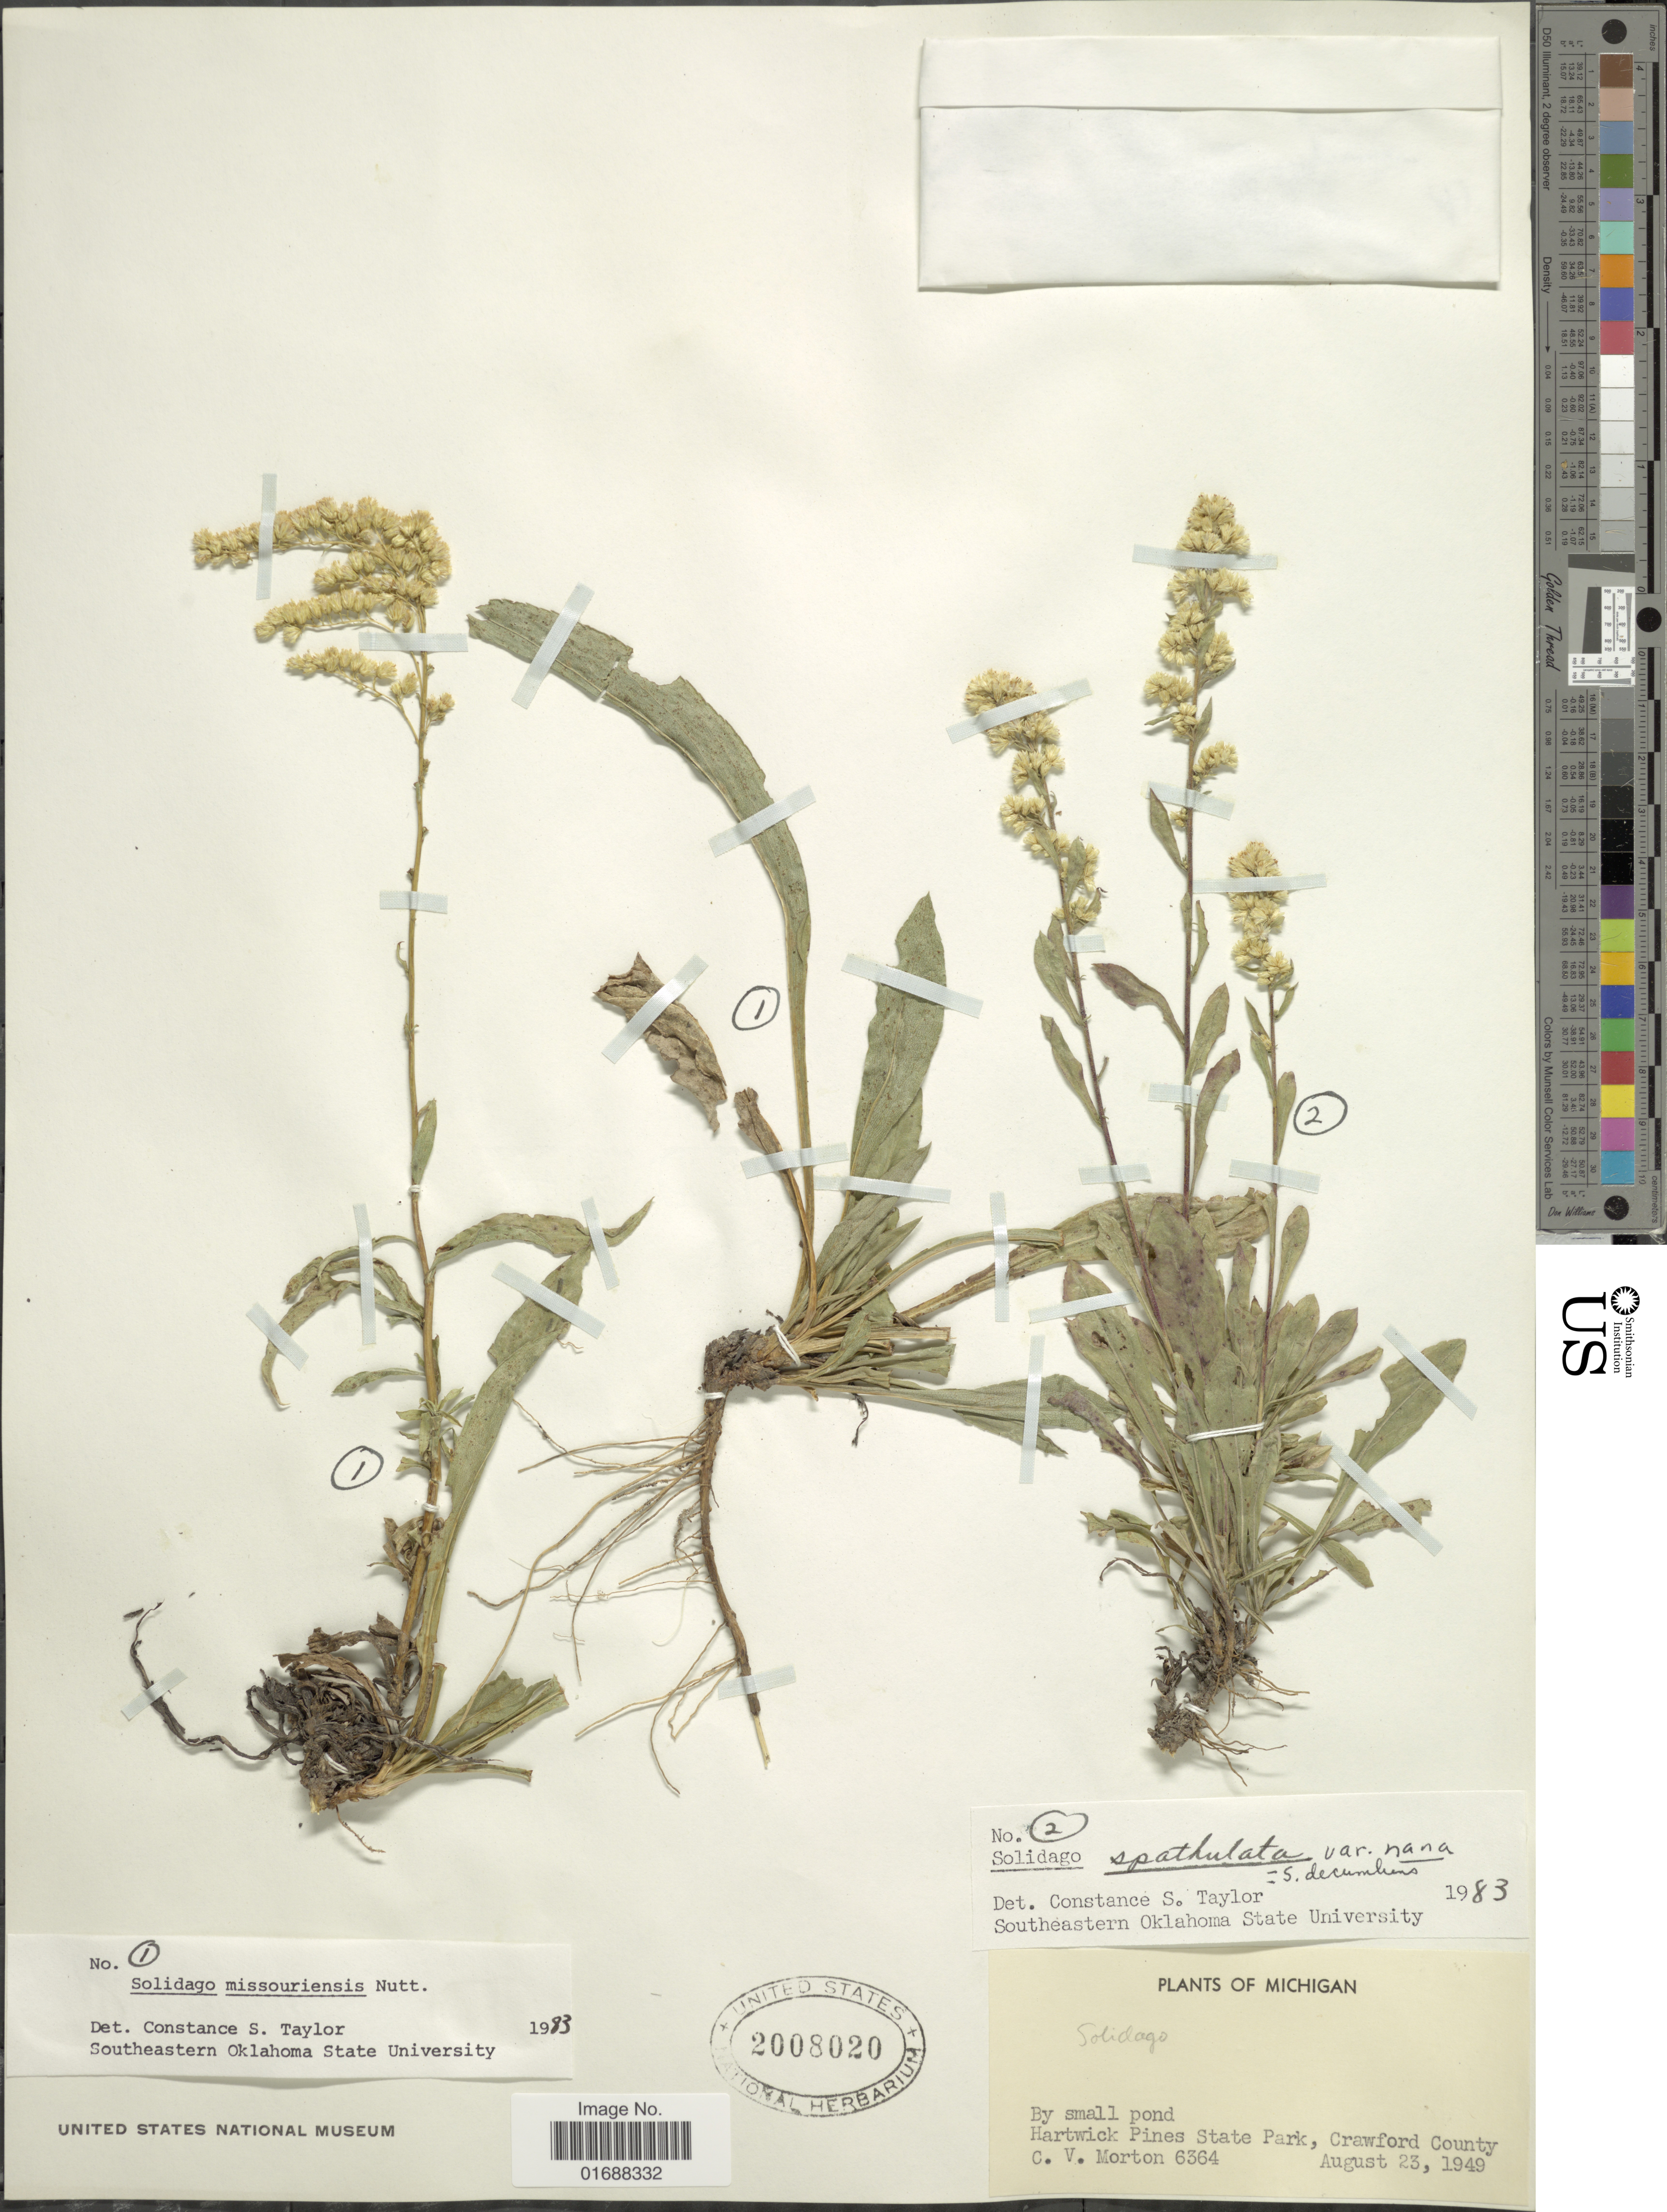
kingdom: Plantae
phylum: Tracheophyta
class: Magnoliopsida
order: Asterales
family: Asteraceae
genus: Solidago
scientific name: Solidago missouriensis var. missouriensis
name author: Nutt.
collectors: C. V. Morton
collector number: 6364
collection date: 1949-08-23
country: United States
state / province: Michigan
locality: Michigan. Hartwick Pines State Park, Crawford County.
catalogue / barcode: US 2008020